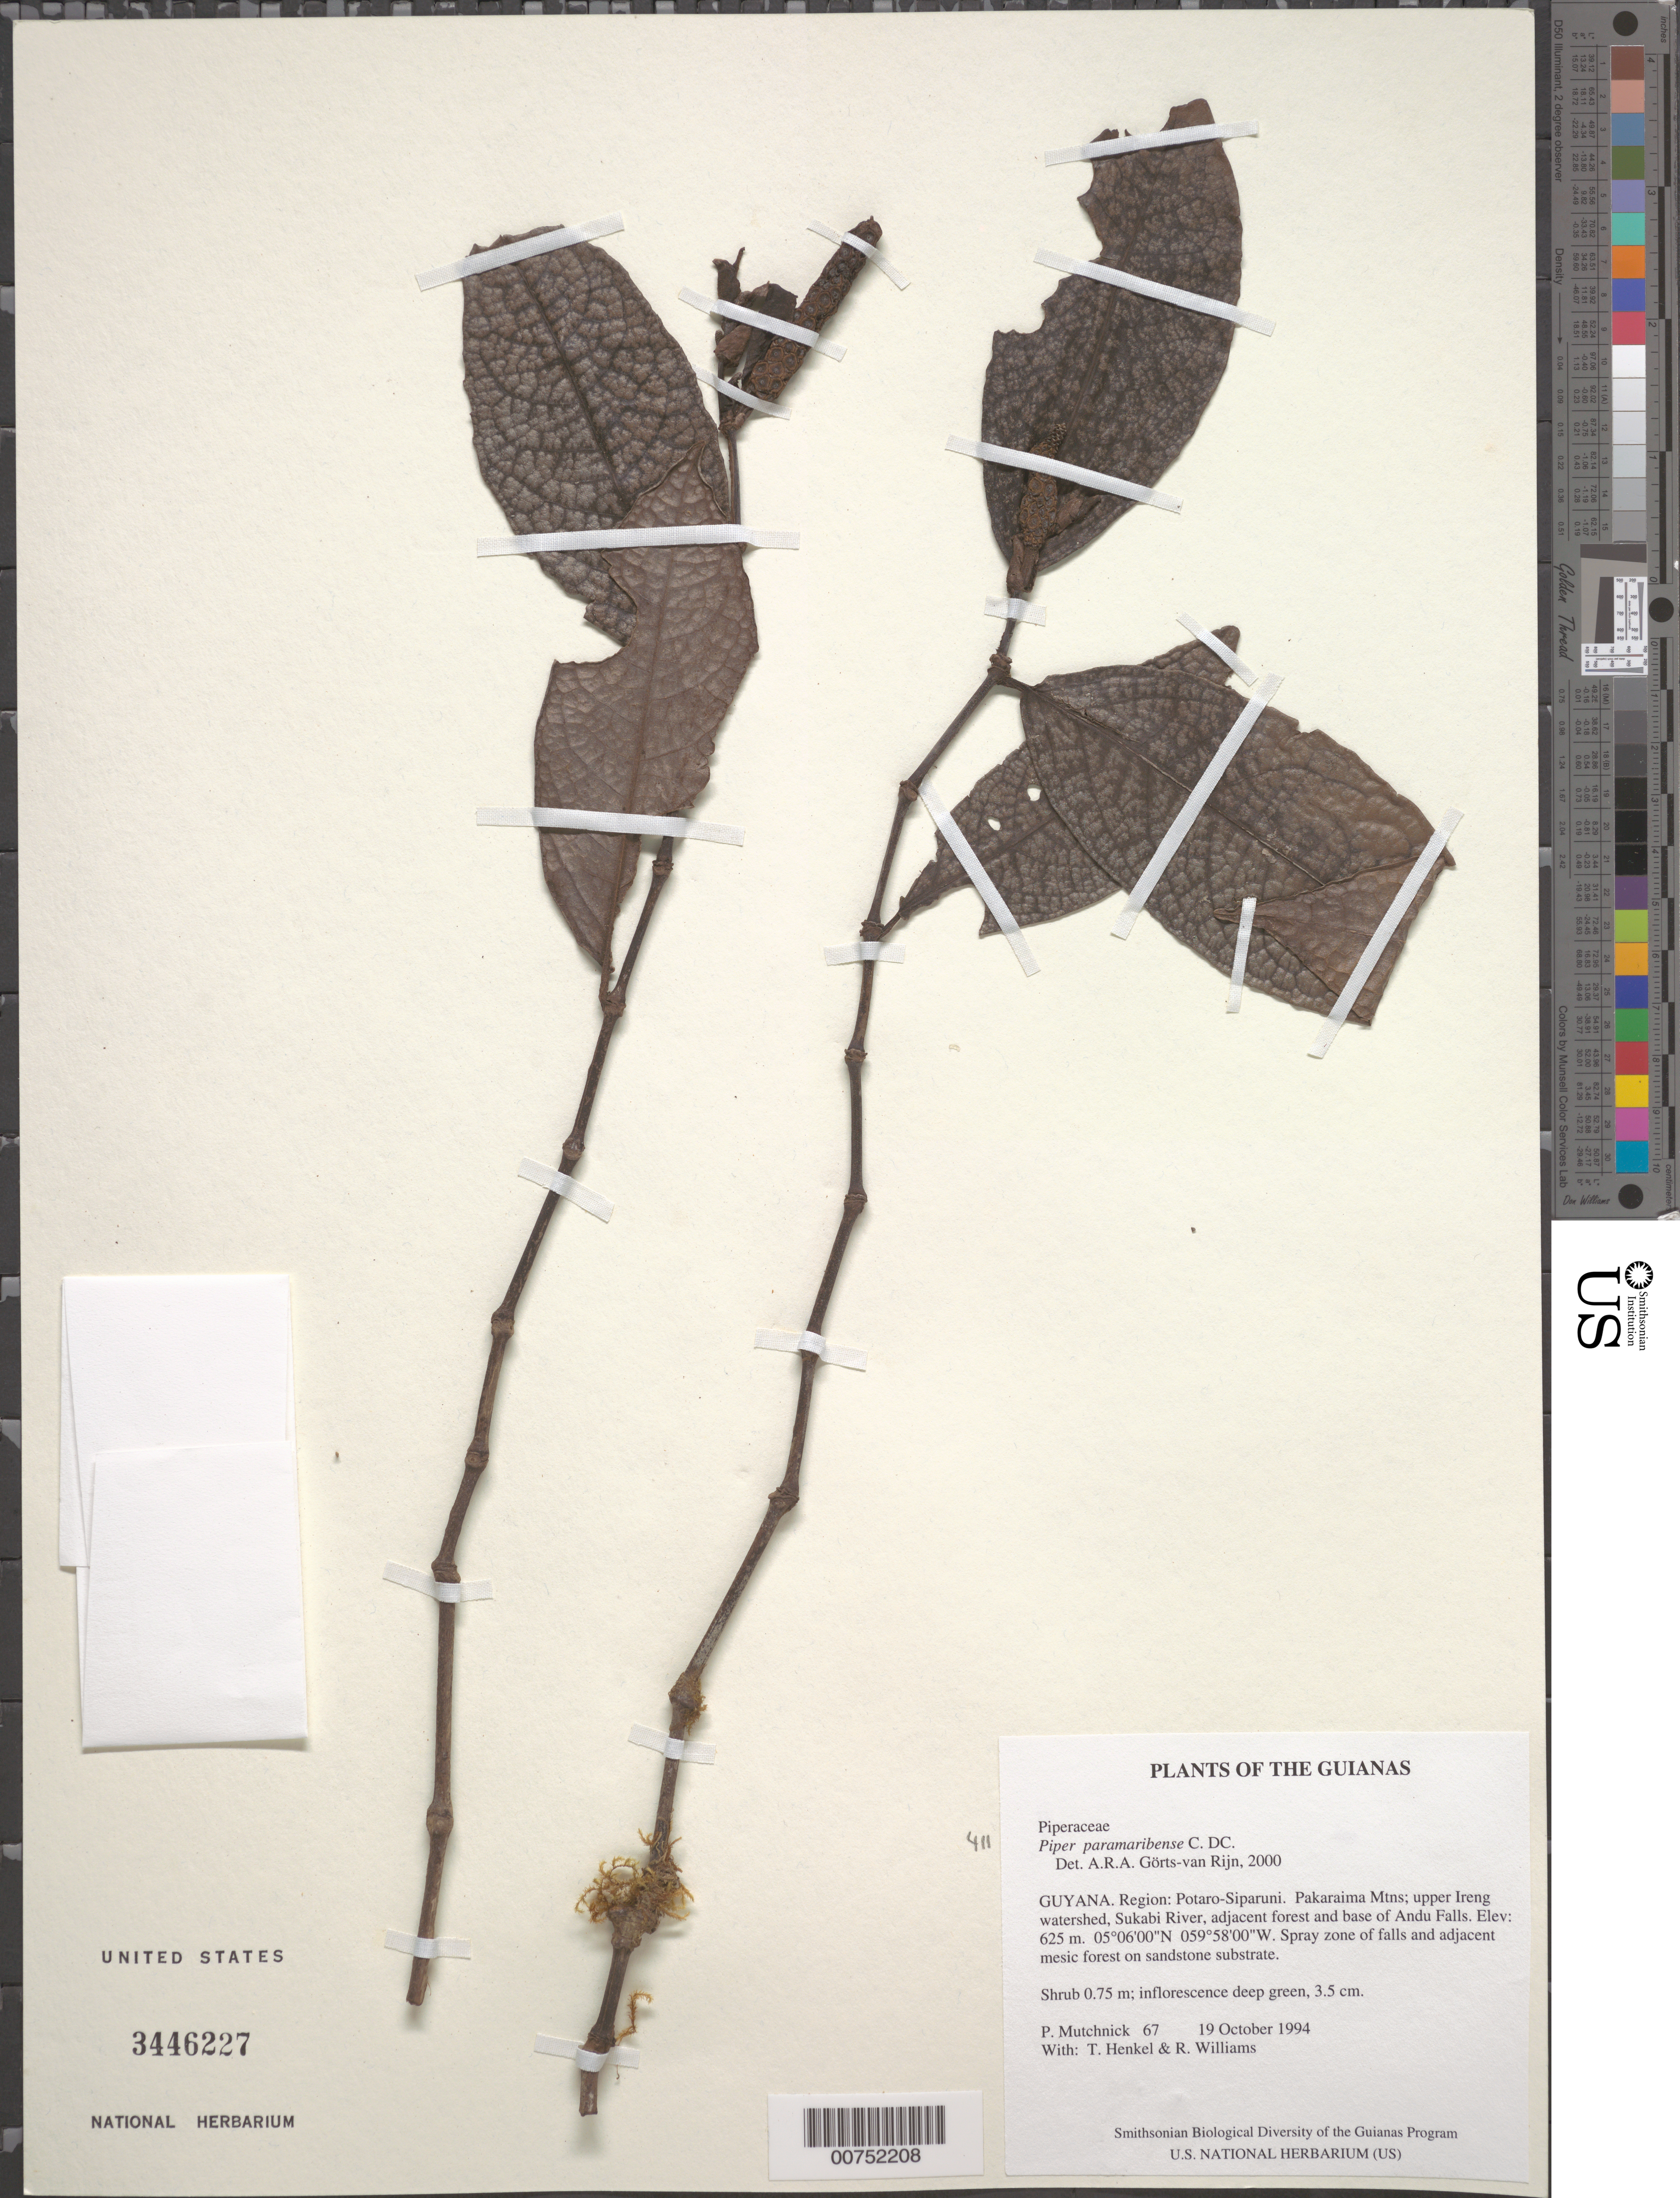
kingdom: Plantae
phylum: Tracheophyta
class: Magnoliopsida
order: Piperales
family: Piperaceae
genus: Piper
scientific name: Piper paramaribense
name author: C. DC.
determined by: Görts-van Rijn, A. R. A.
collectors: P. Mutchnick, T. Henkel & R. Williams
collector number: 67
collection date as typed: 19 October 1994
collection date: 1994-10-19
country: Guyana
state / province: Potaro-Siparuni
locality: Pakaraima Mtns; upper Ireng watershed, Sukabi River, adjacent forest and base of Andu Falls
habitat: Spray zone of falls and adjacent mesic forest on sandstone substrate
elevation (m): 625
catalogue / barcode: US 3446227